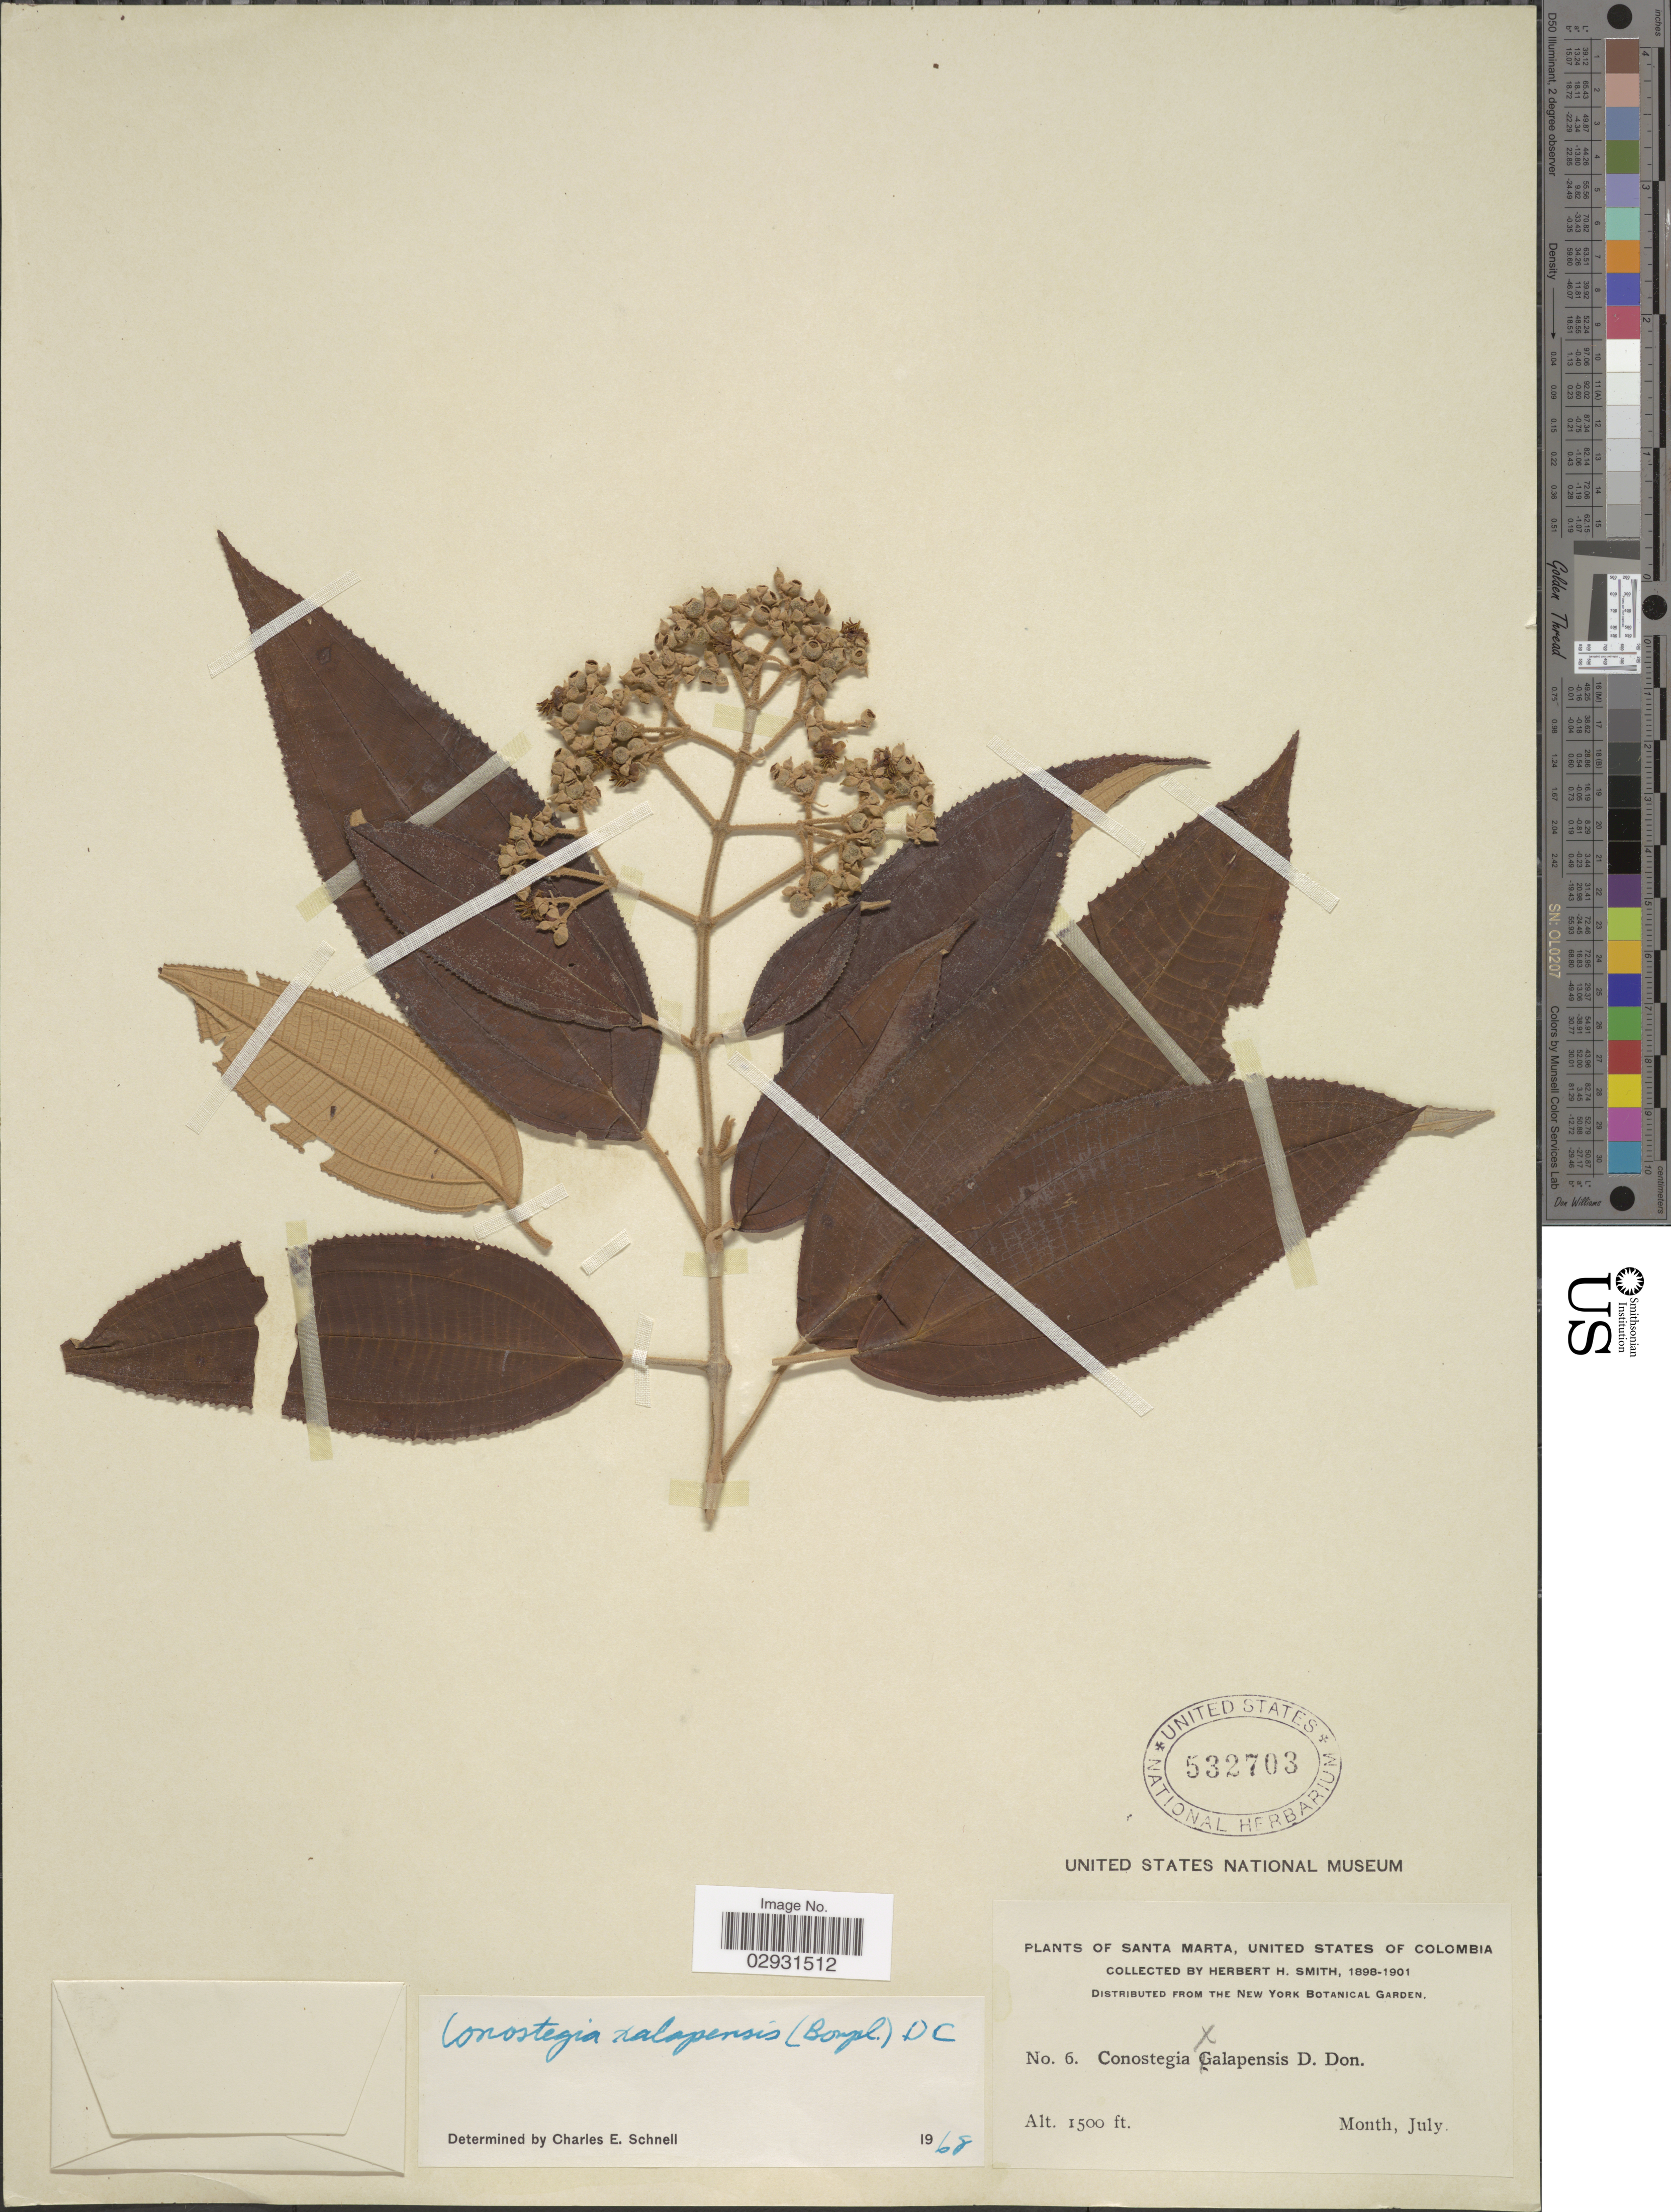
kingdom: Plantae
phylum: Tracheophyta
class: Magnoliopsida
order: Myrtales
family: Melastomataceae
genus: Conostegia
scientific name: Conostegia quadrangularis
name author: Schltdl. ex Steud.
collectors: Herbert H. Smith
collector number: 6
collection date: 1888-07/1901-07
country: Colombia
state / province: Magdalena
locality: Santa Marta, United States of Colombia.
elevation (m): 457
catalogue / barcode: US 532703